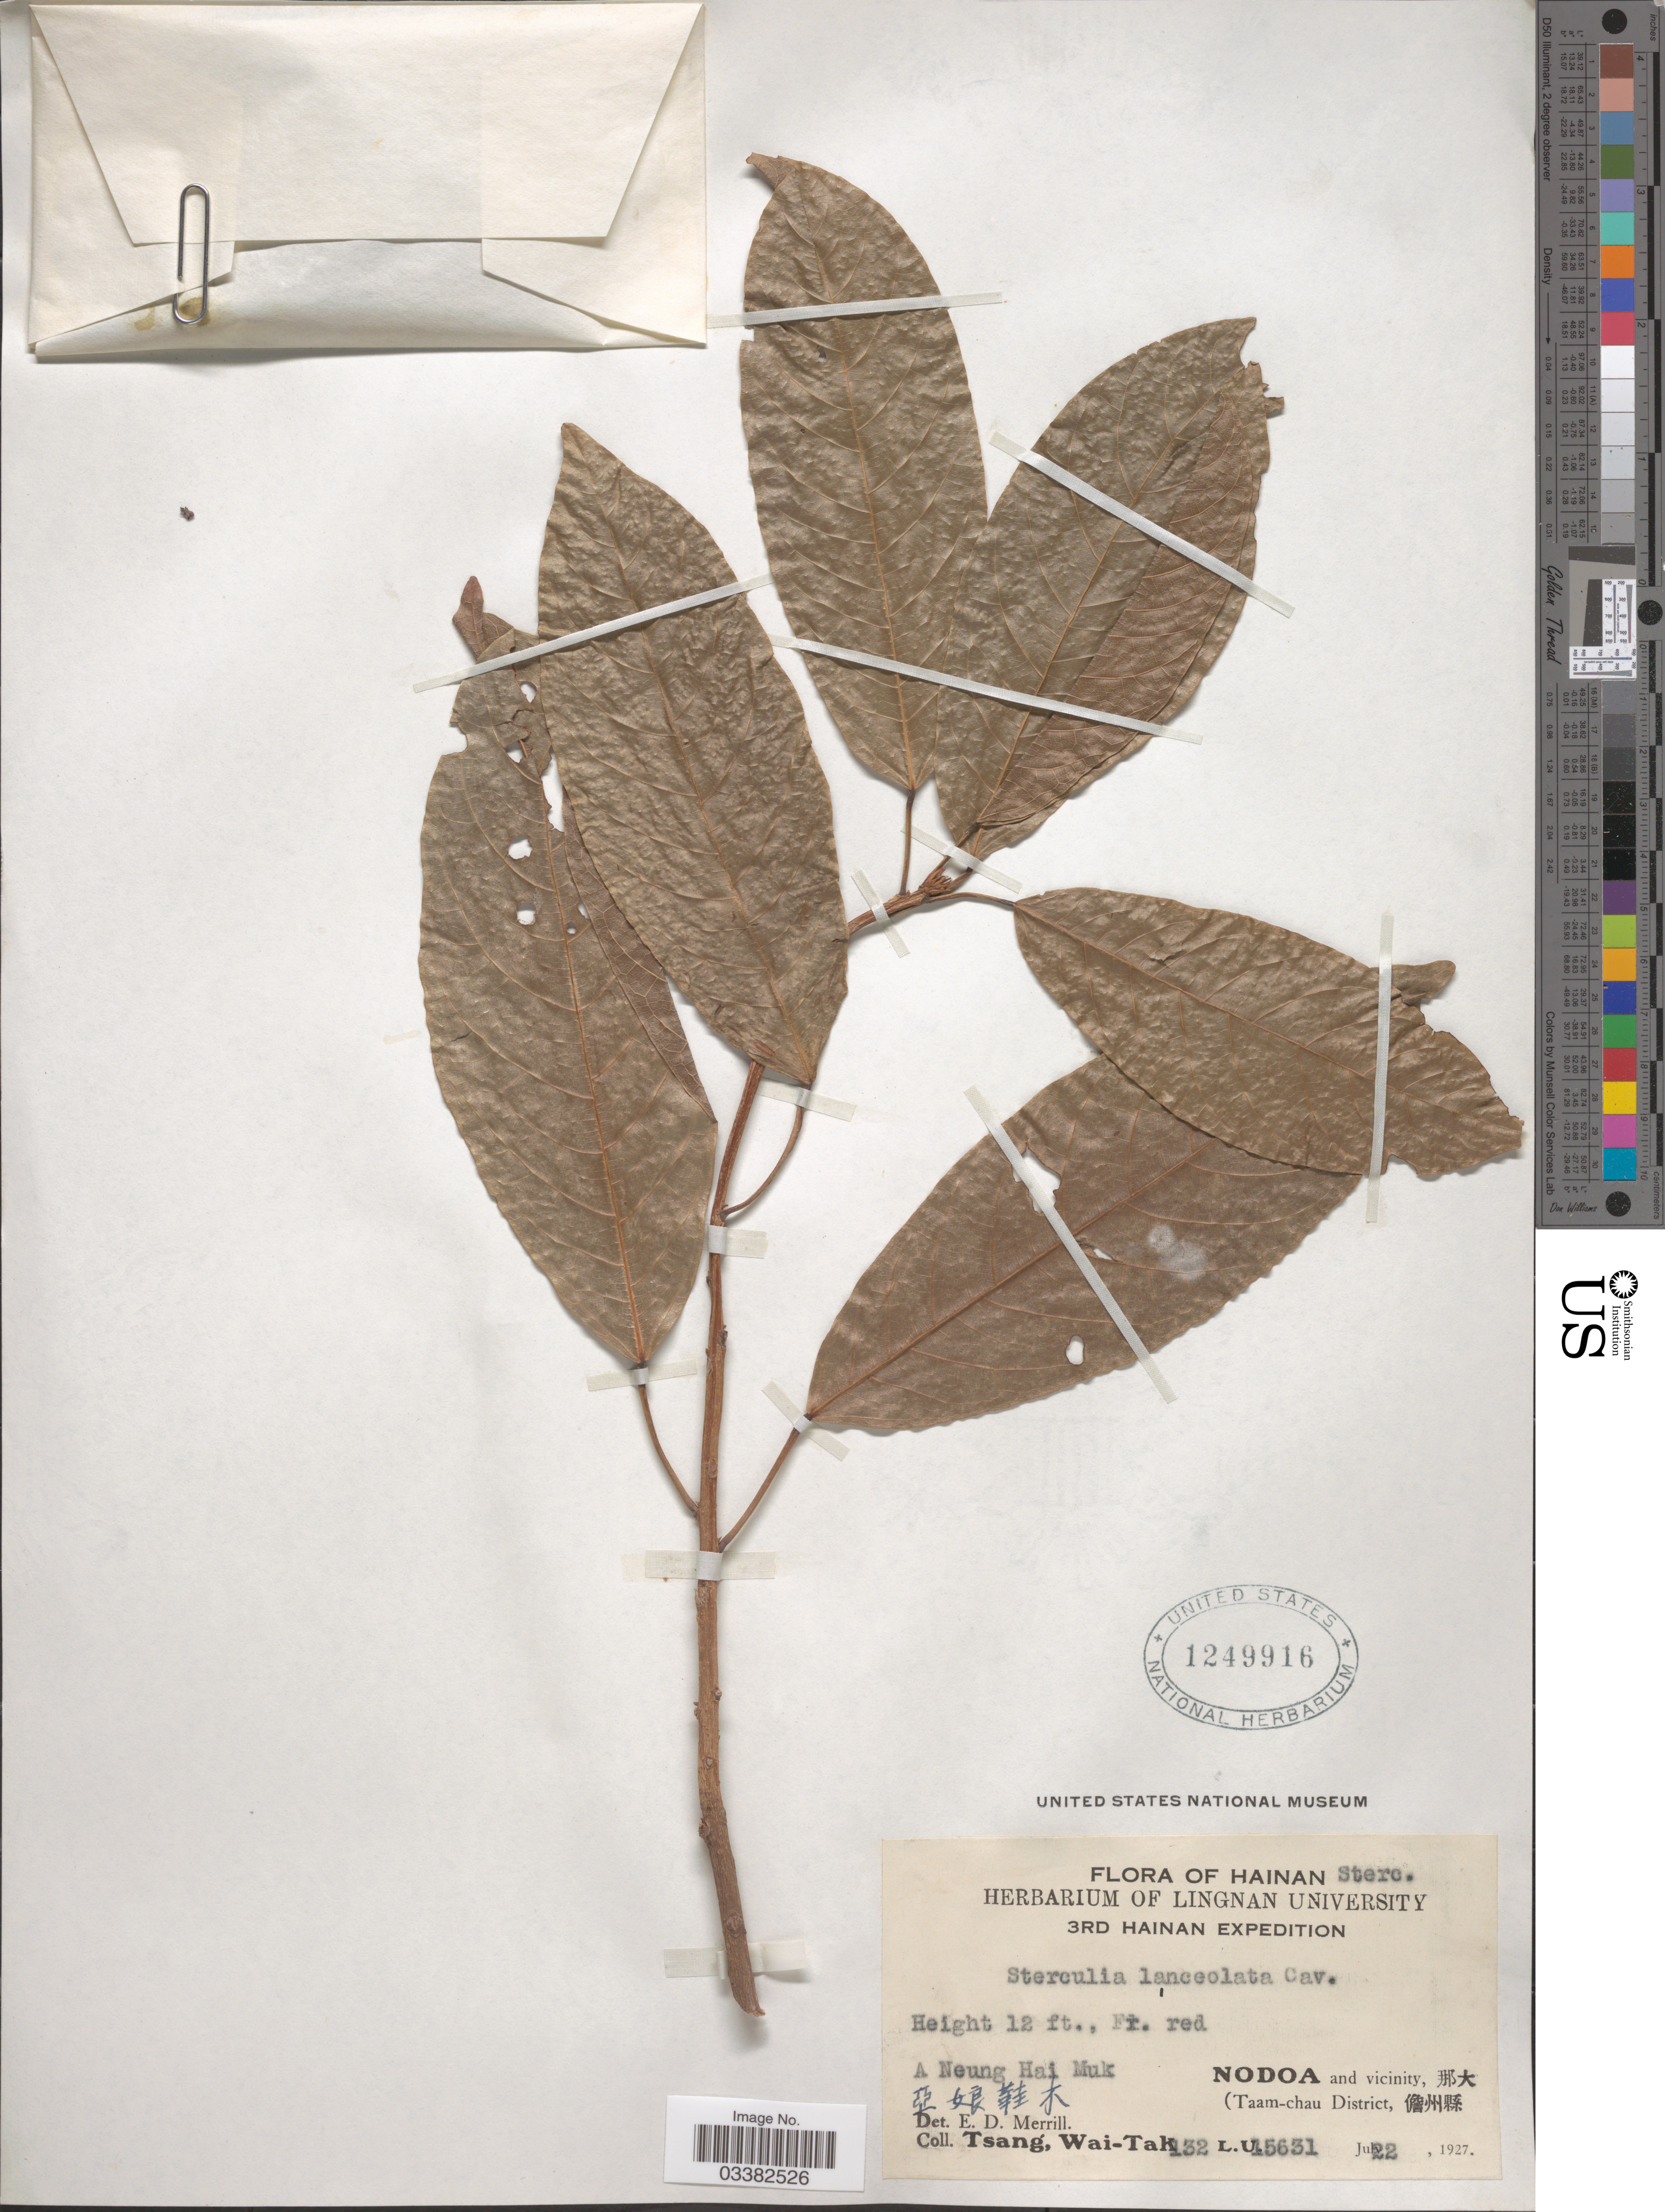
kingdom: Plantae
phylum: Tracheophyta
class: Magnoliopsida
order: Malvales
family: Malvaceae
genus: Sterculia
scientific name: Sterculia lanceolata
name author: Cav.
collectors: W. T. Tsang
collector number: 132 L.U. 15631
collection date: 1927-07-22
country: China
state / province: Hainan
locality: Nodoa and vicinity, X. (Taam-chau District, X). A Neung Hai Muk X.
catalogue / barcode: US 1249916